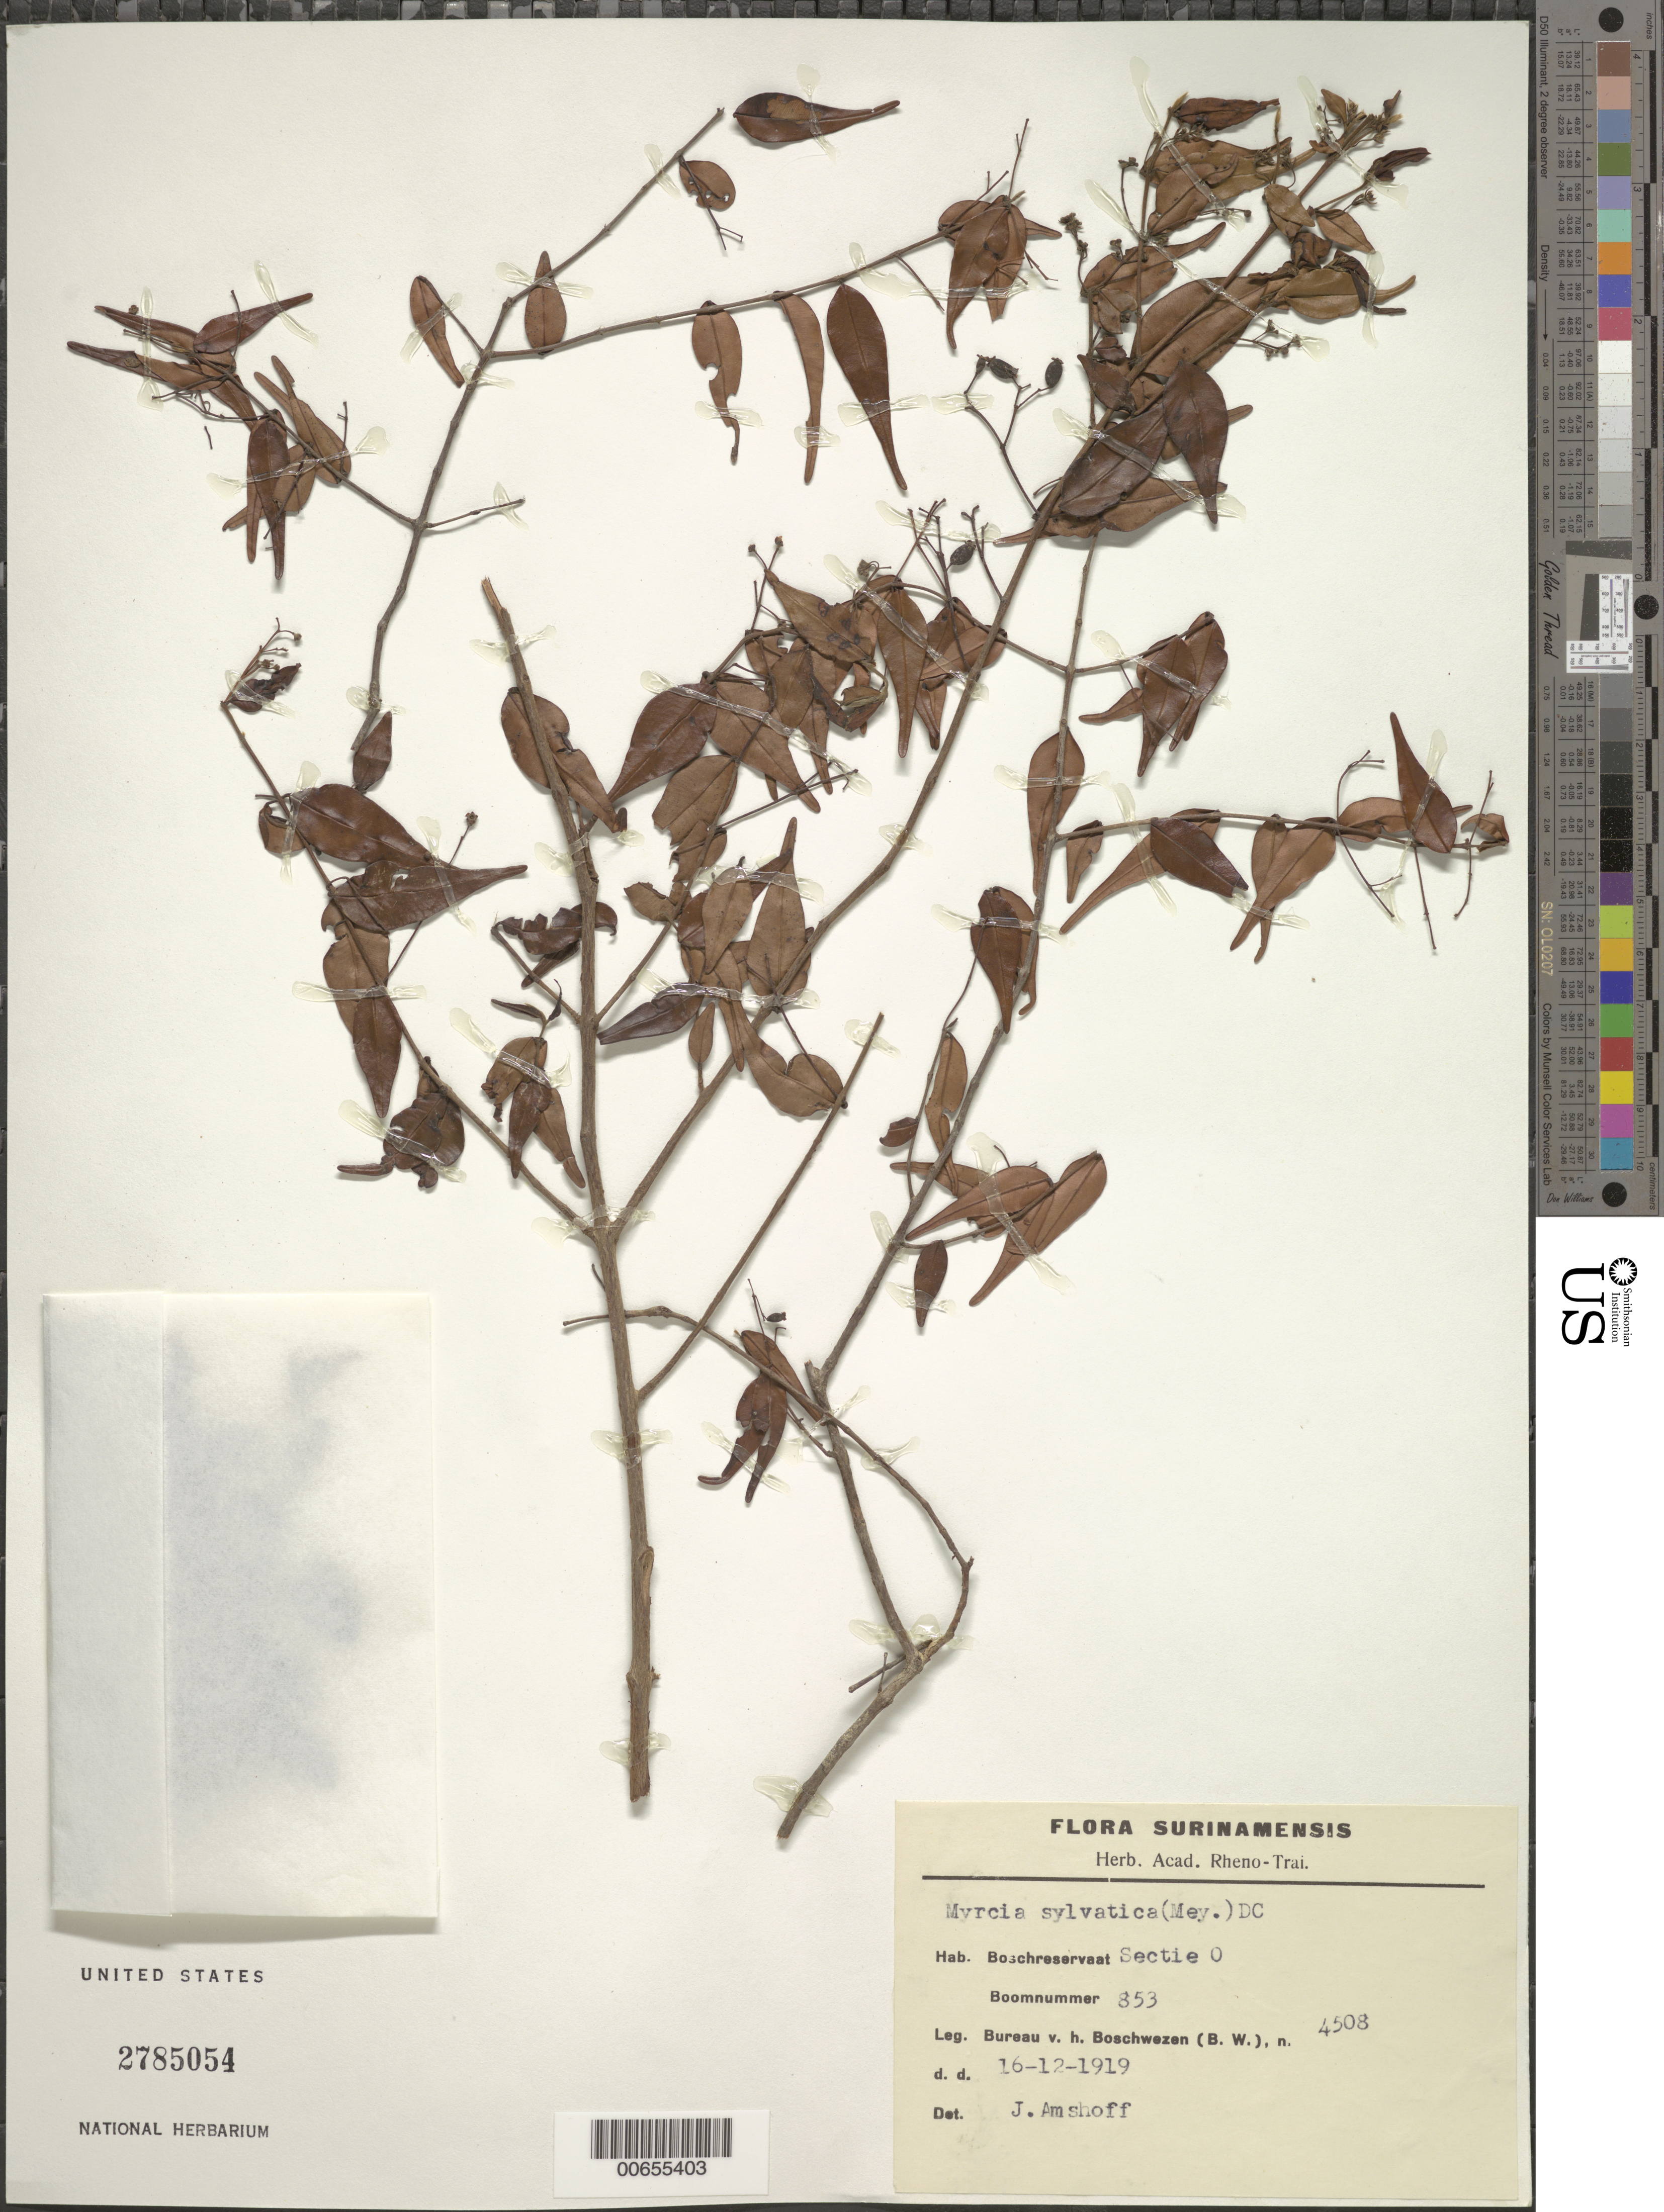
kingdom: Plantae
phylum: Tracheophyta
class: Magnoliopsida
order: Myrtales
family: Myrtaceae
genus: Myrcia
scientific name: Myrcia sylvatica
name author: (G. Mey.) DC.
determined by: Amshoff, G. J. H.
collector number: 4508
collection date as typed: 16-Dec-19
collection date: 1919-12-16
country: Suriname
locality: Sectie O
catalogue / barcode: US 2785054